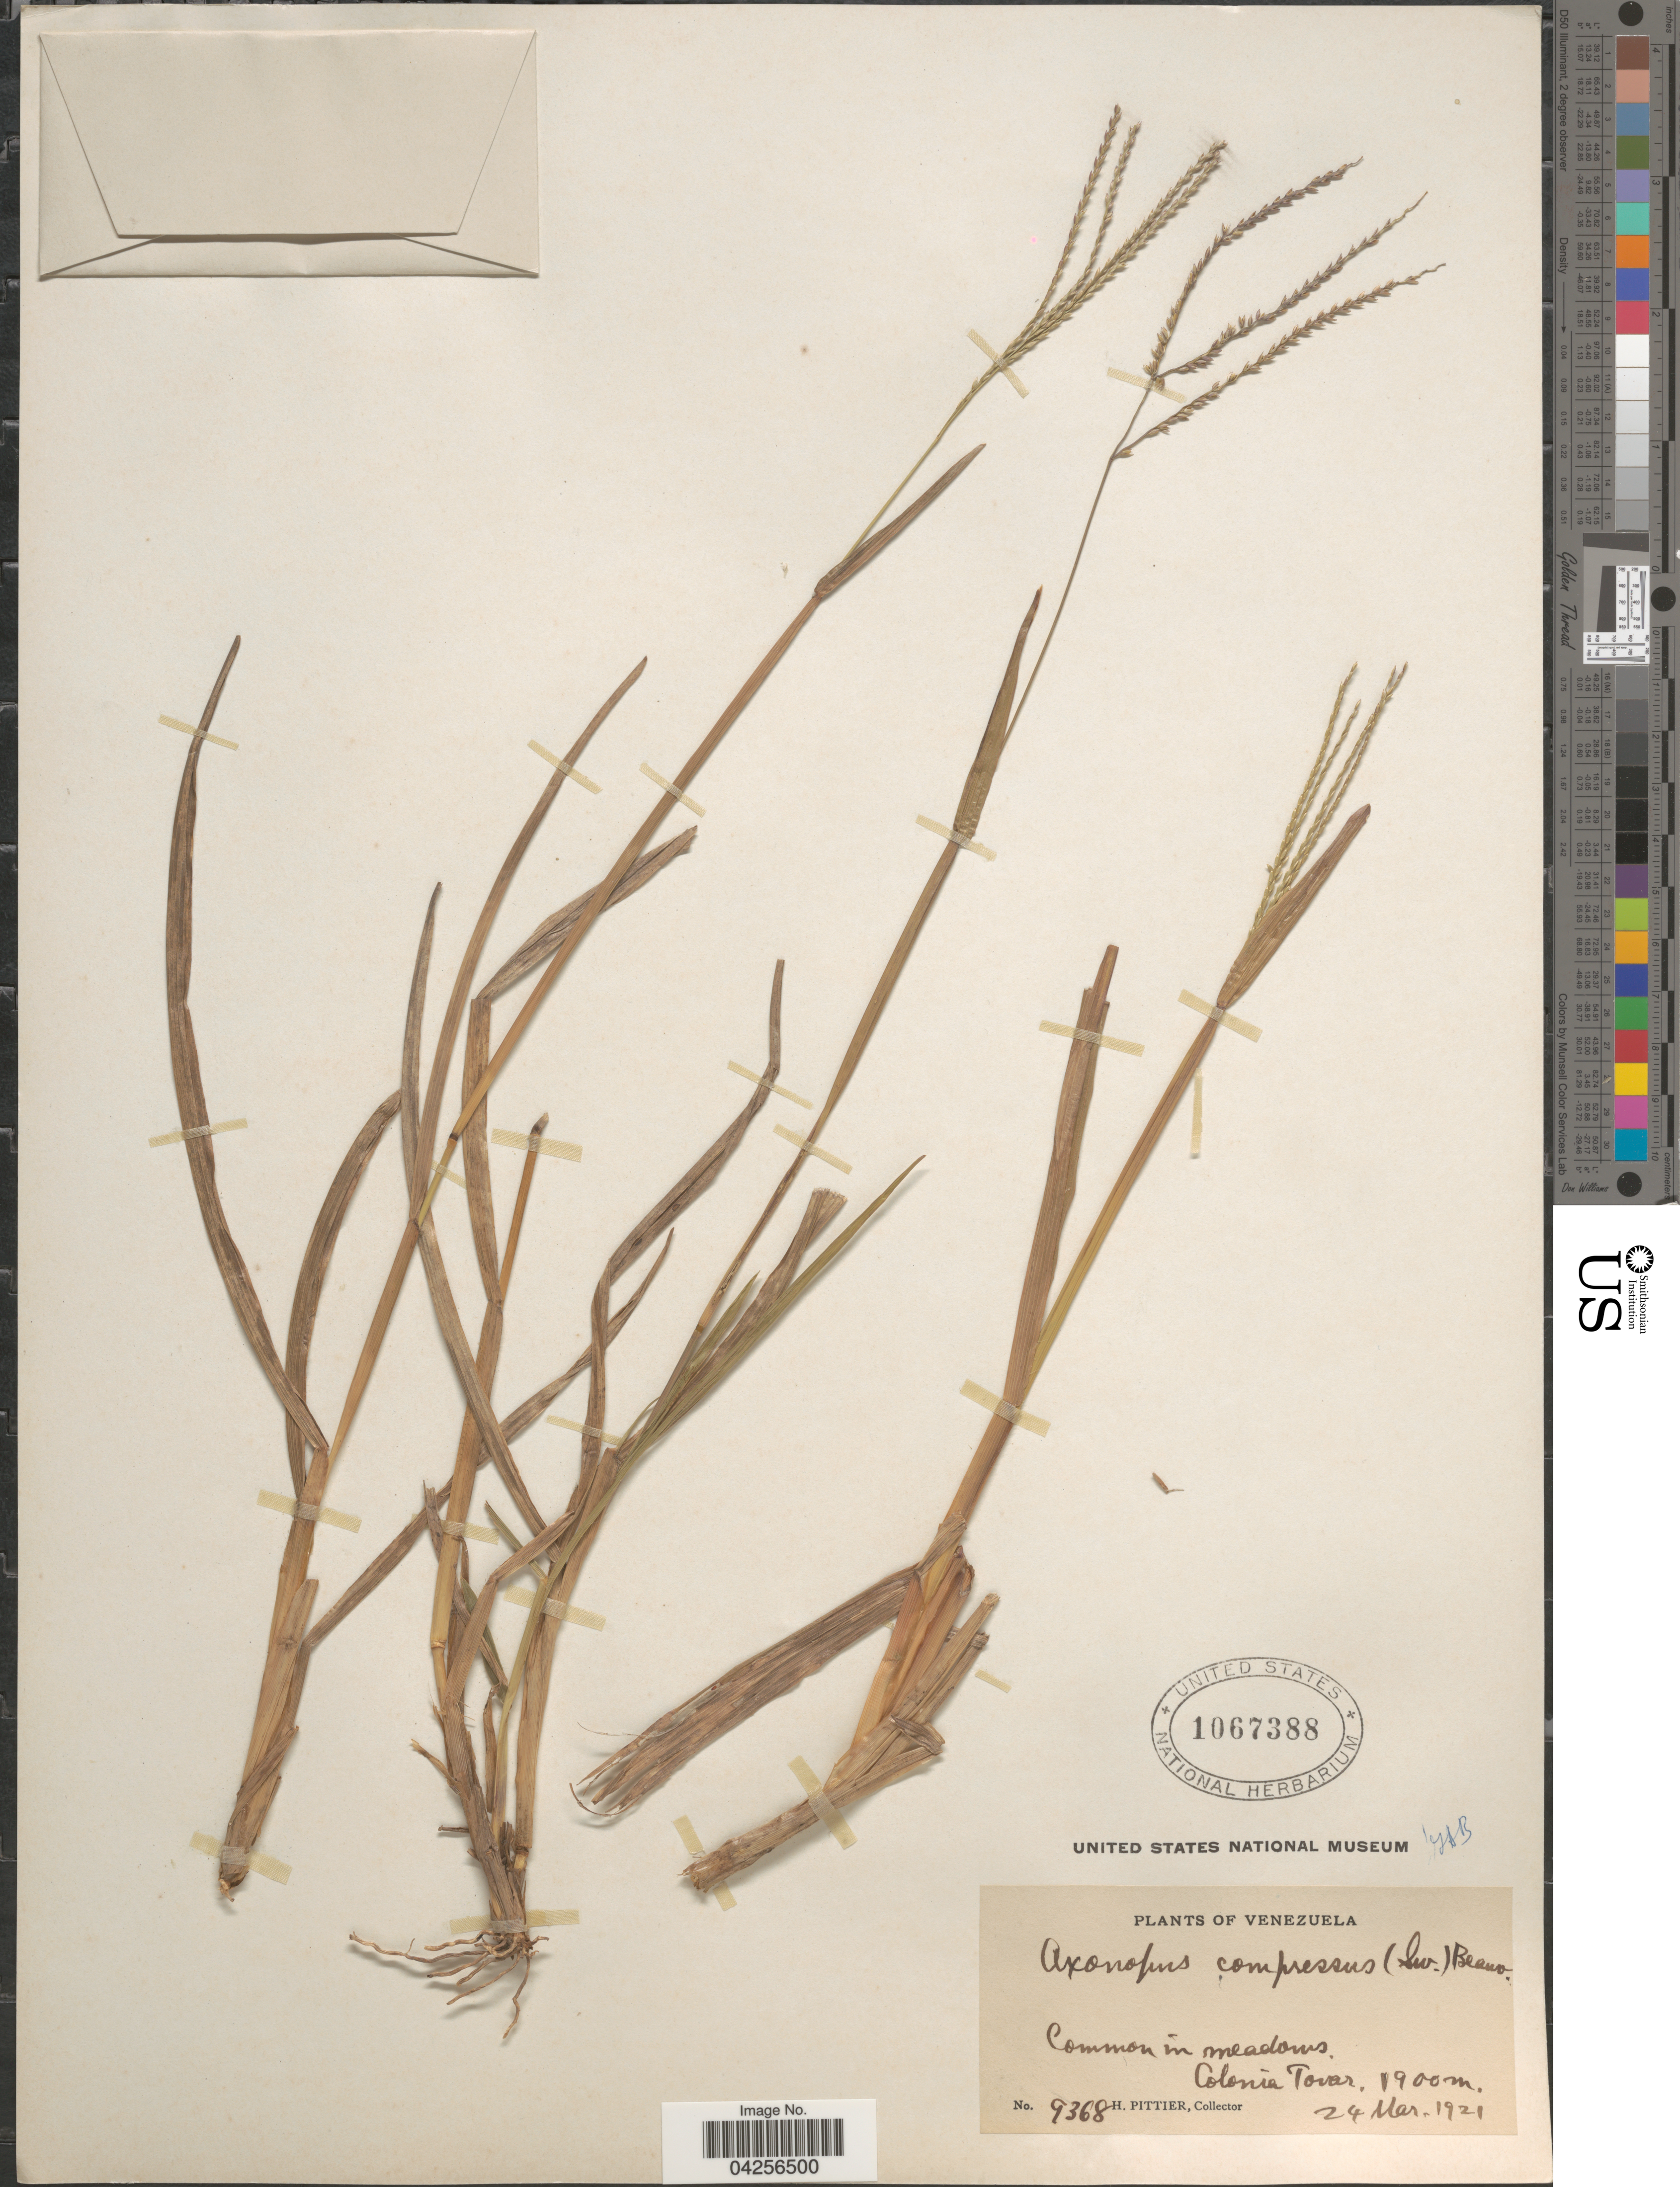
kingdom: Plantae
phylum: Tracheophyta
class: Liliopsida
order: Poales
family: Poaceae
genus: Axonopus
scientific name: Axonopus compressus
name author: (Sw.) P. Beauv.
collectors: H. F. Pittier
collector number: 9368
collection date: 1921-03-24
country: Venezuela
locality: Colonia Tovar.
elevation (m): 1900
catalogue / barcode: US 1067388